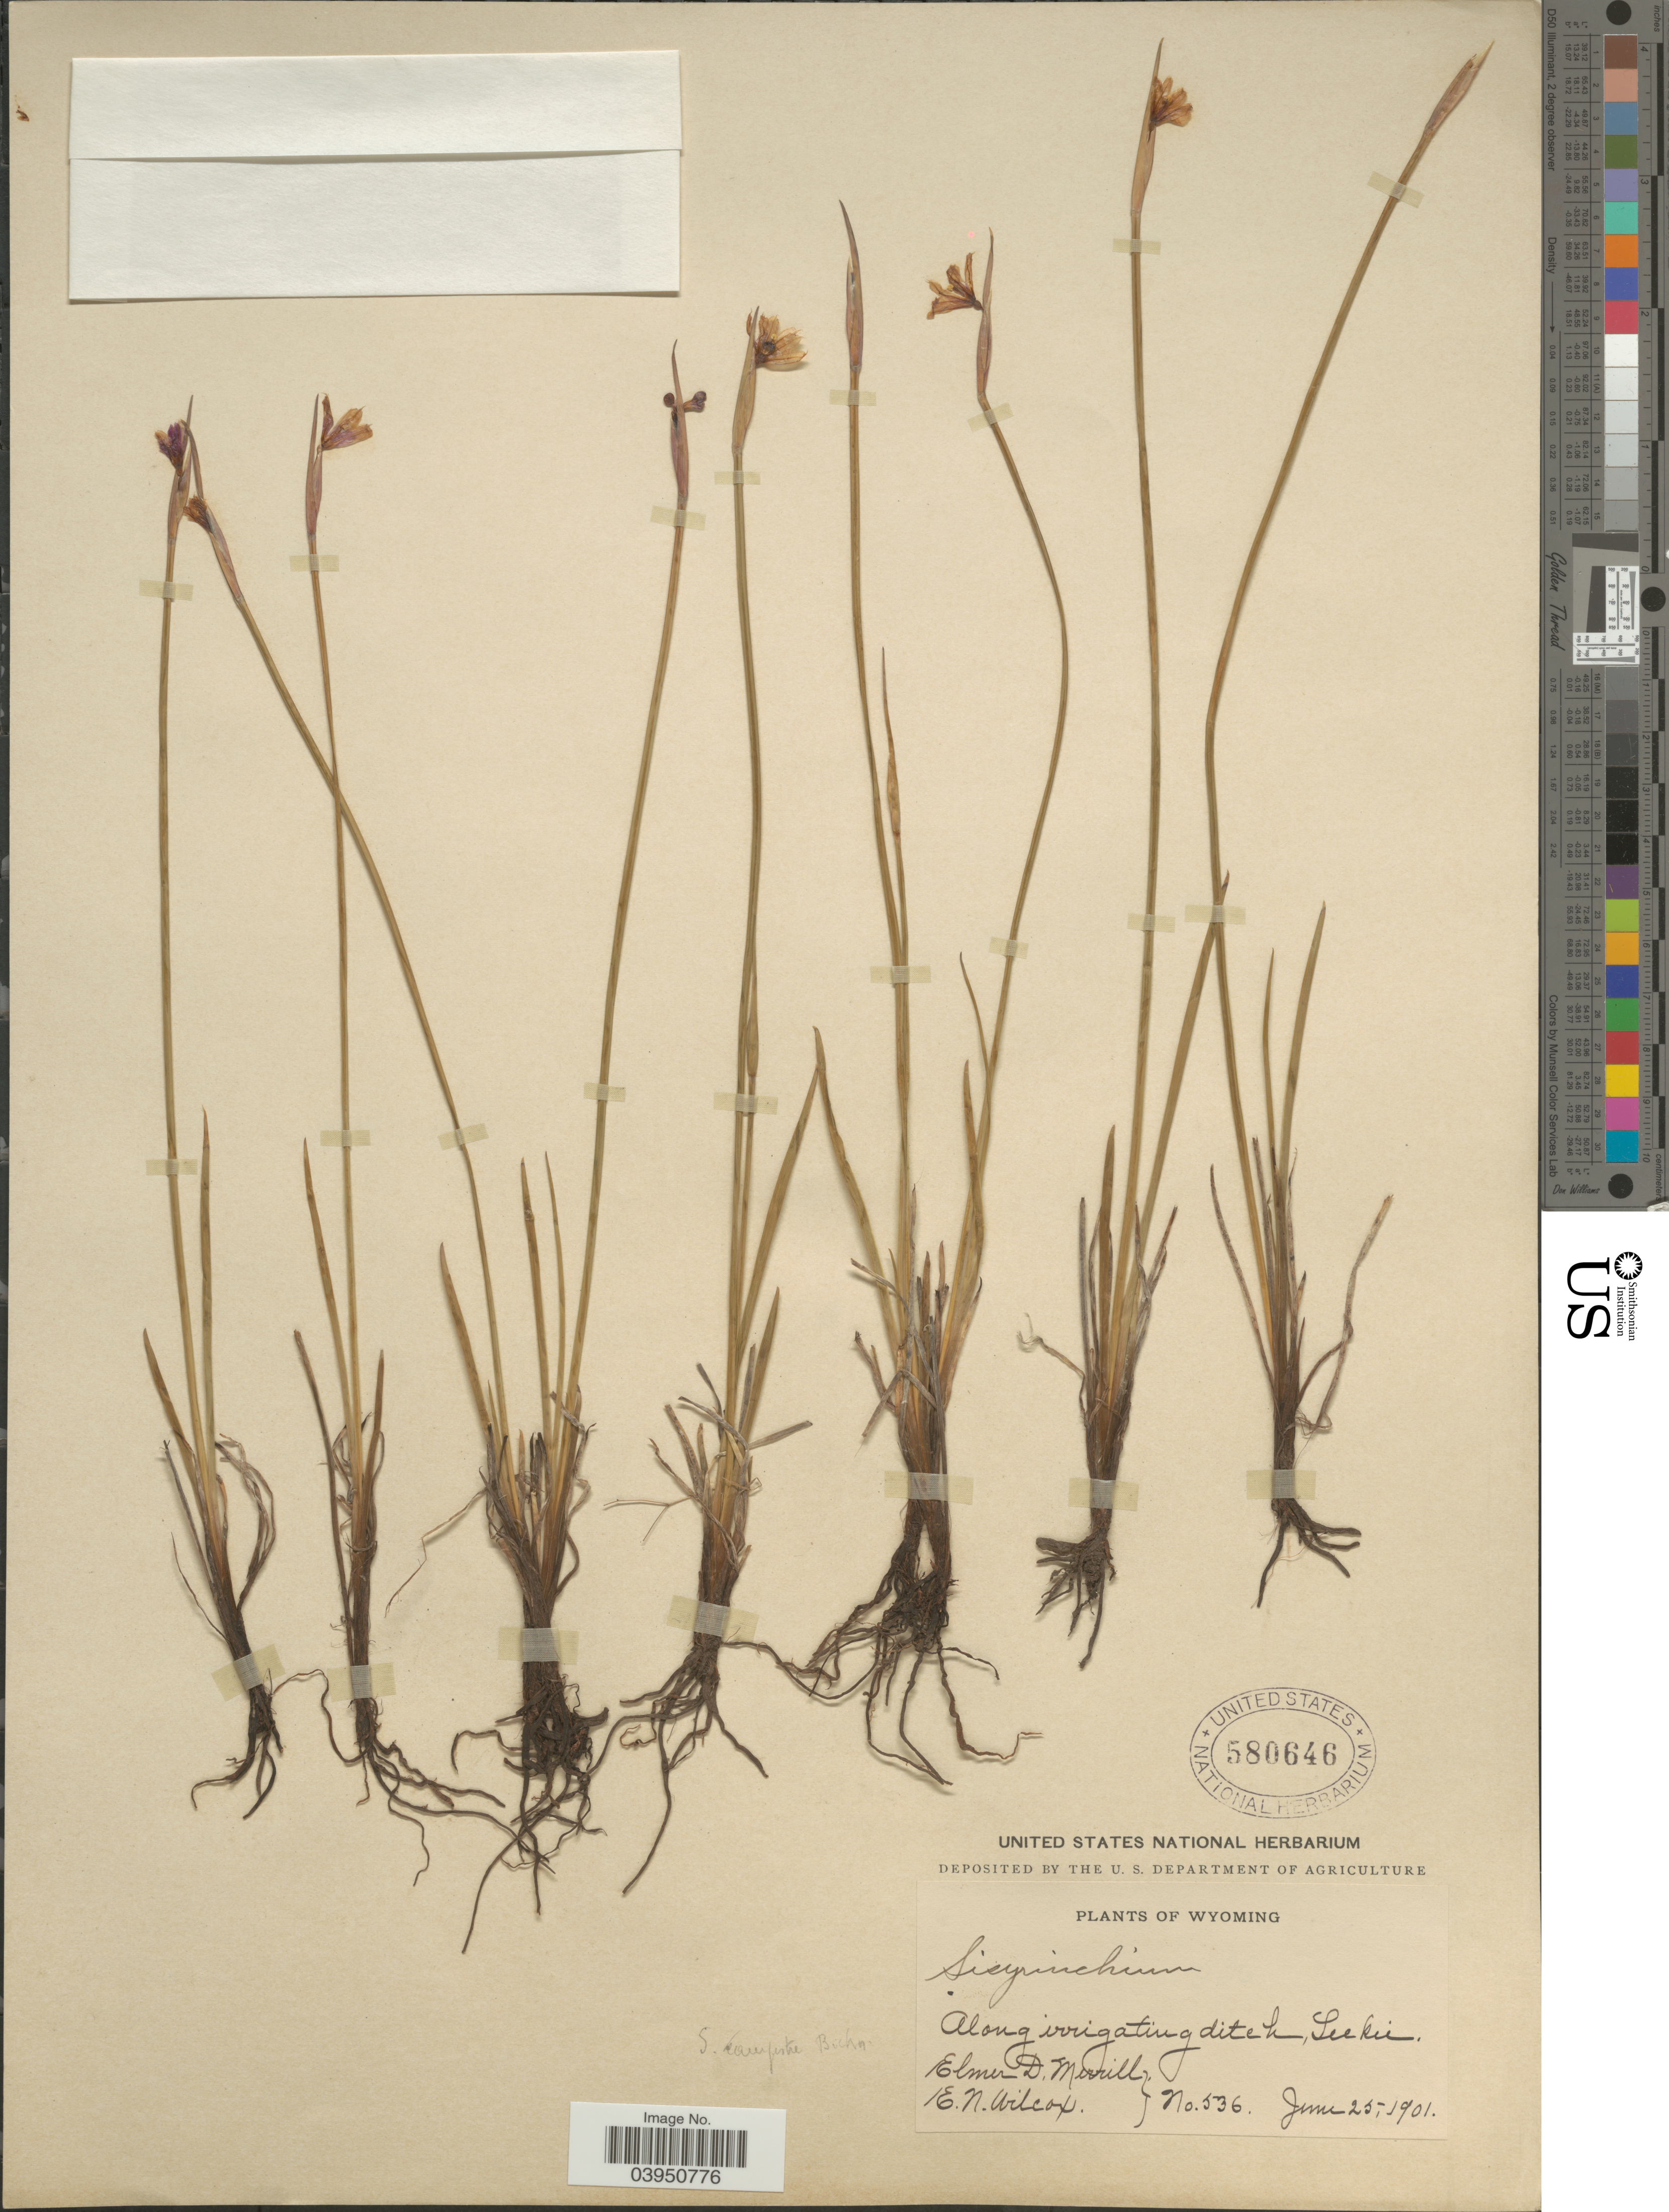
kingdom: Plantae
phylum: Tracheophyta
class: Liliopsida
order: Asparagales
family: Iridaceae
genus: Sisyrinchium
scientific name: Sisyrinchium campestre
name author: E.P. Bicknell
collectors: E. D. Merrill & E. Wilcox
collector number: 536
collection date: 1901-06-25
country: United States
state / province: Wyoming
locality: Along irrigating ditch, Leckie.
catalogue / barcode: US 580646